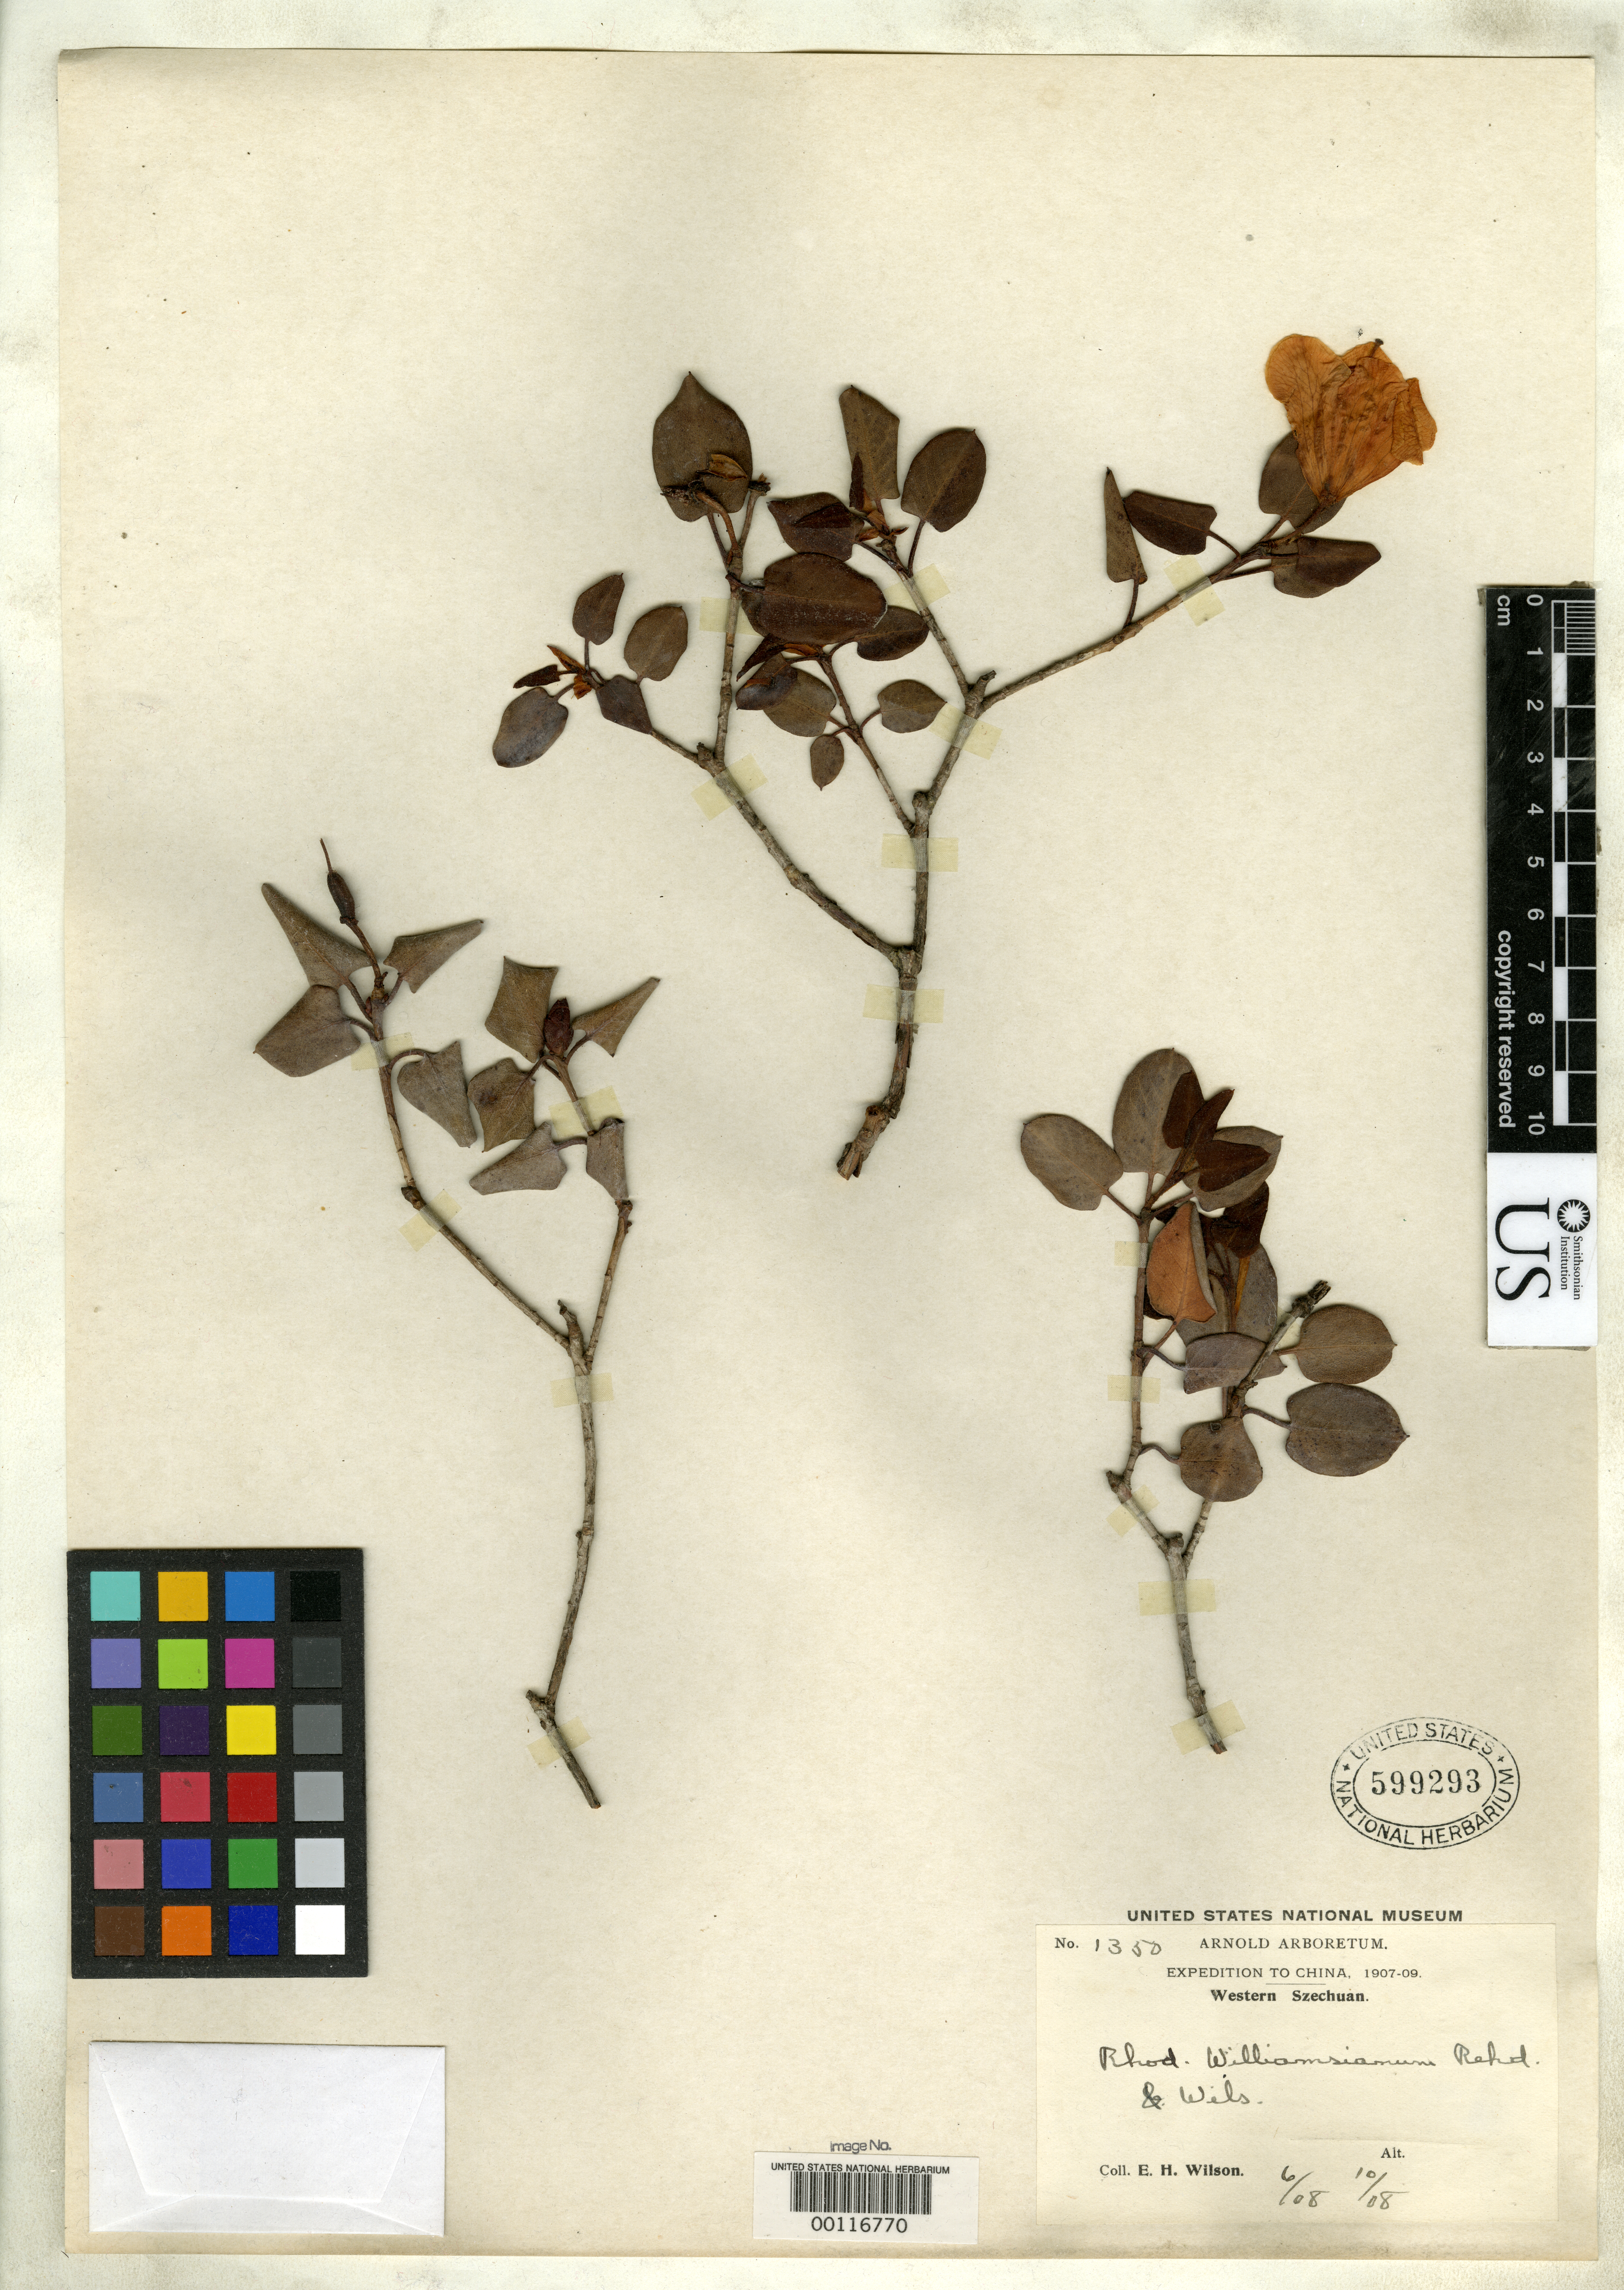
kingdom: Plantae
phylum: Tracheophyta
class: Magnoliopsida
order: Ericales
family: Ericaceae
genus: Rhododendron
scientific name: Rhododendron williamsianum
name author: Rehder & E.H. Wilson in Sarg.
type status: Isotype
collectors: E. H. Wilson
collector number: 1350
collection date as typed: Jun 1908 to -- Oct 1908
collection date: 1908-06/1908-10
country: China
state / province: Sichuan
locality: Wa-shan.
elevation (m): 2800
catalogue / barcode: US 599293